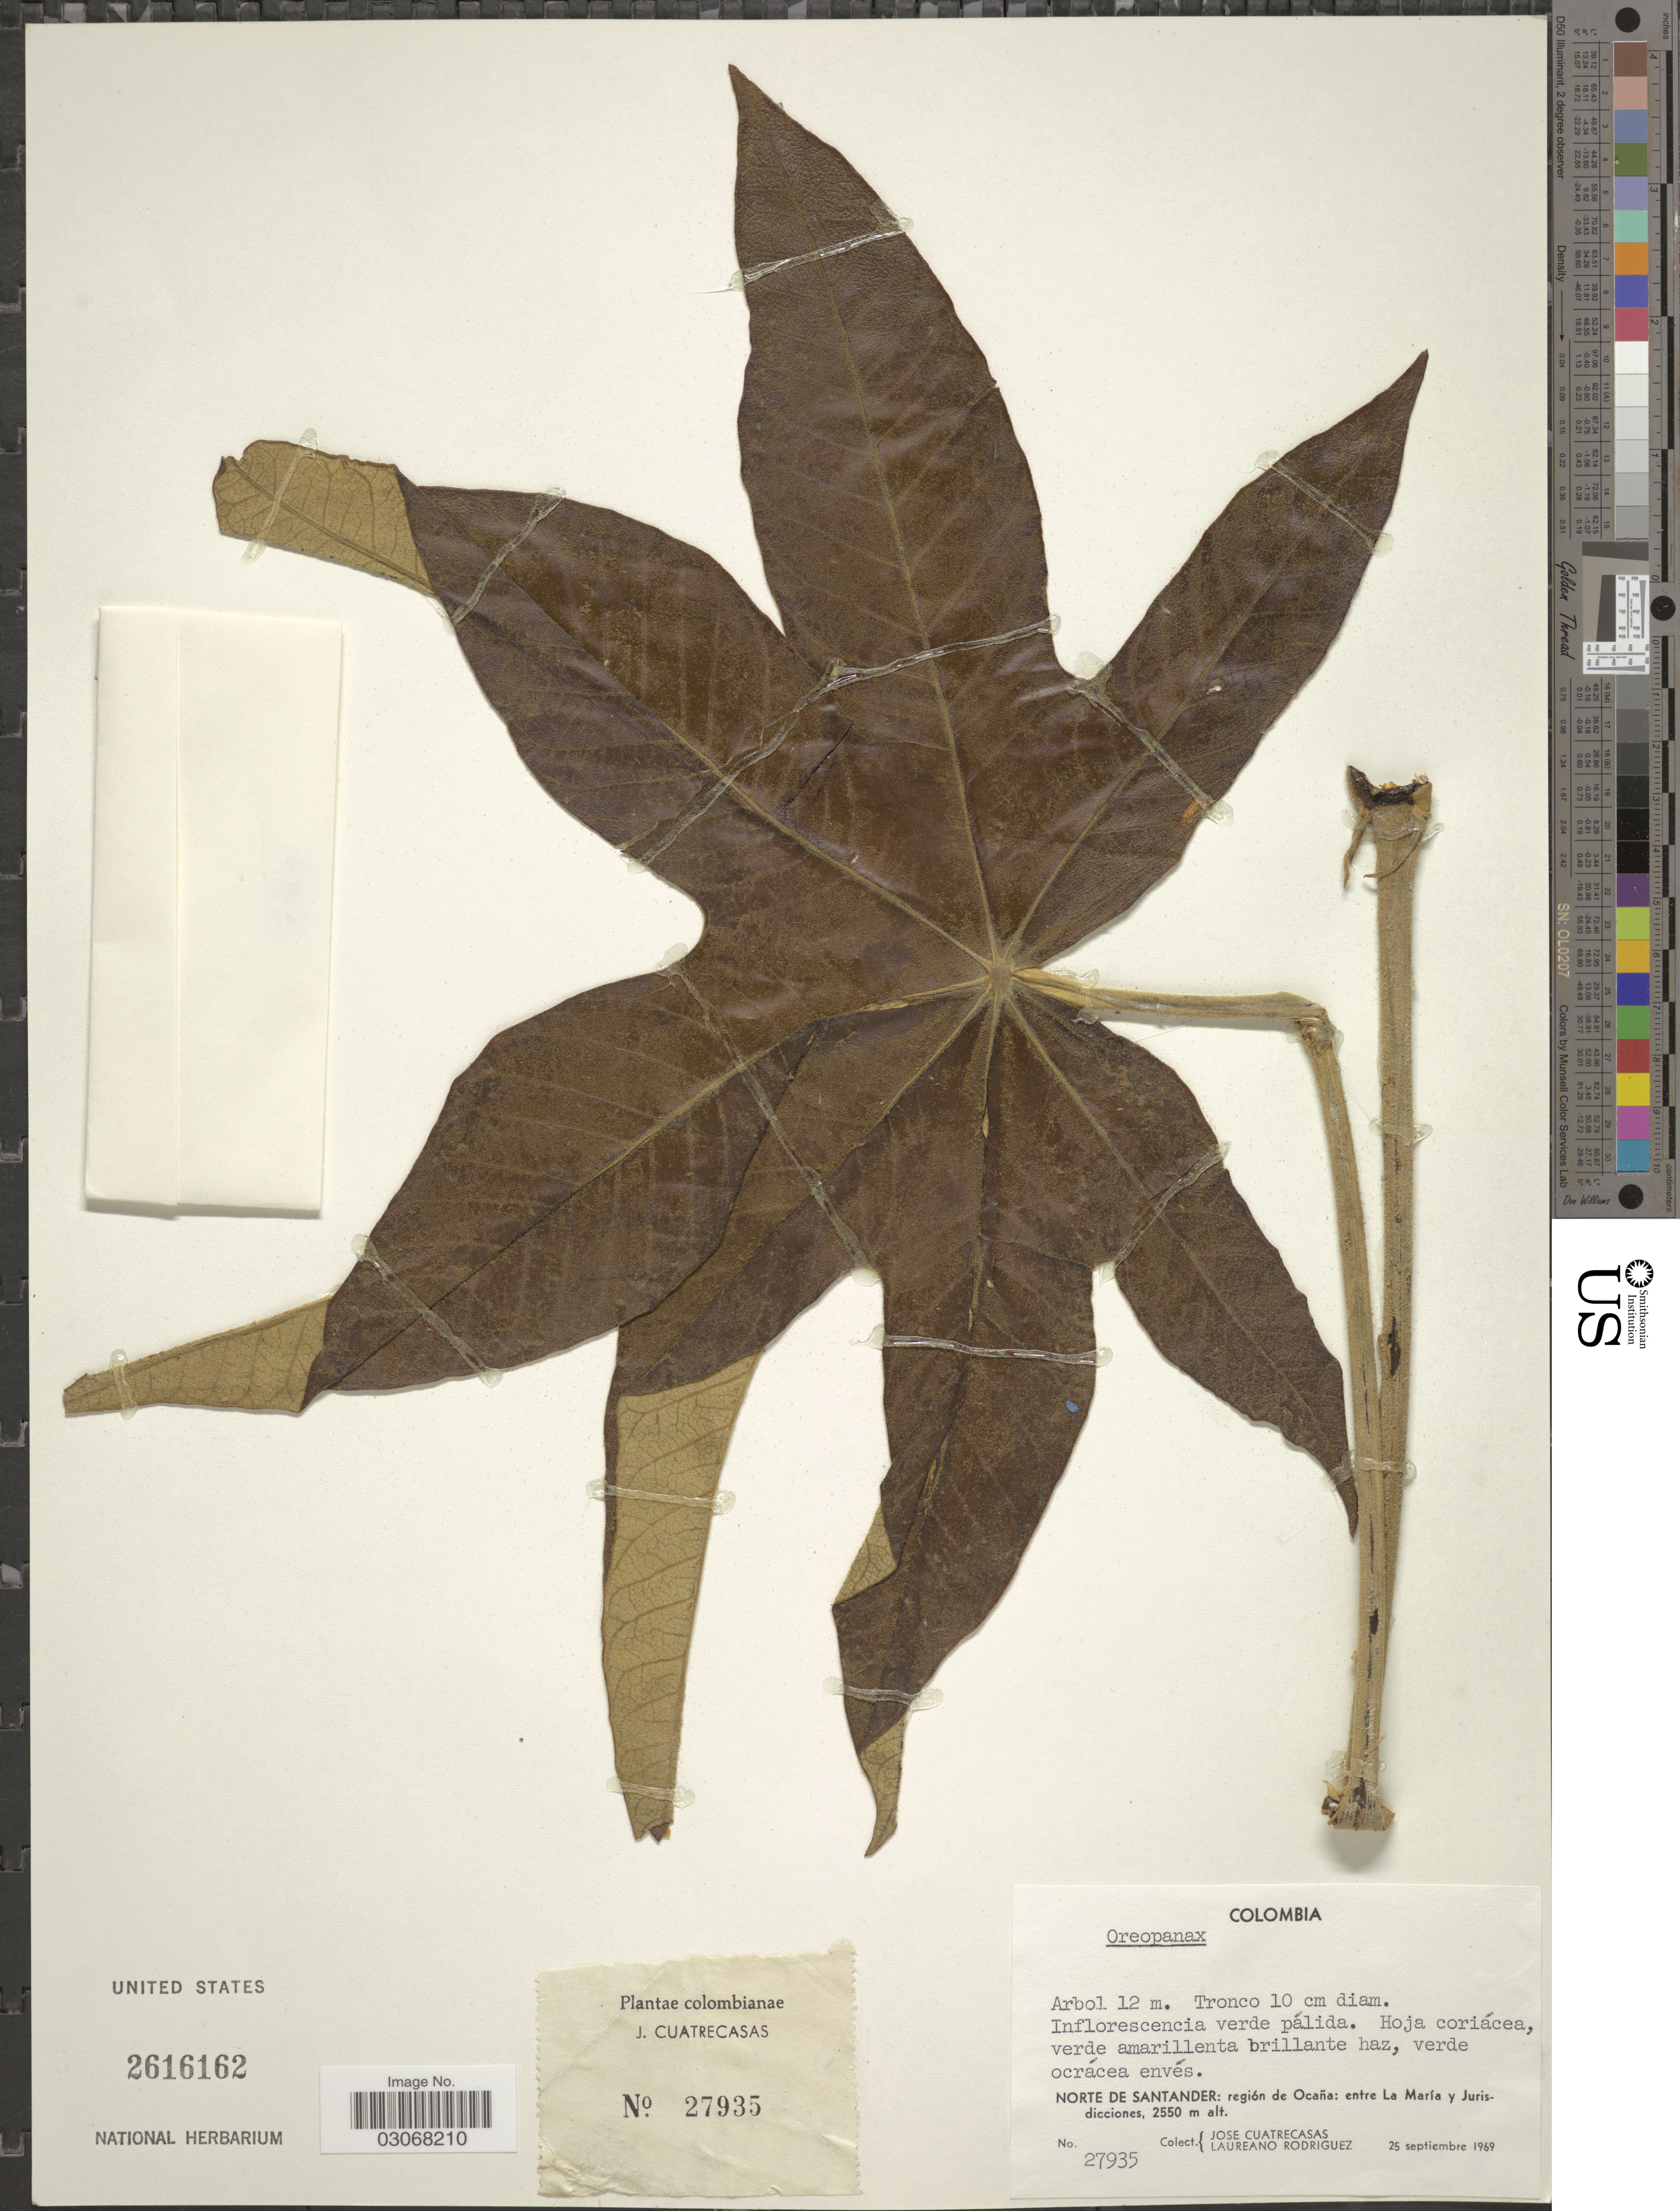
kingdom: Plantae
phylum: Tracheophyta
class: Magnoliopsida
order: Apiales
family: Araliaceae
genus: Oreopanax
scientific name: Oreopanax sp.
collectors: J. Cuatrecasas & L. Rodriguez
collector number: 27935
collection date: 1969-09-25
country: Colombia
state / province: Norte de Santander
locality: Norte de Santander: región de Ocaña: entre La María y Jurisdicciones.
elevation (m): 2550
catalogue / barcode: US 2616162